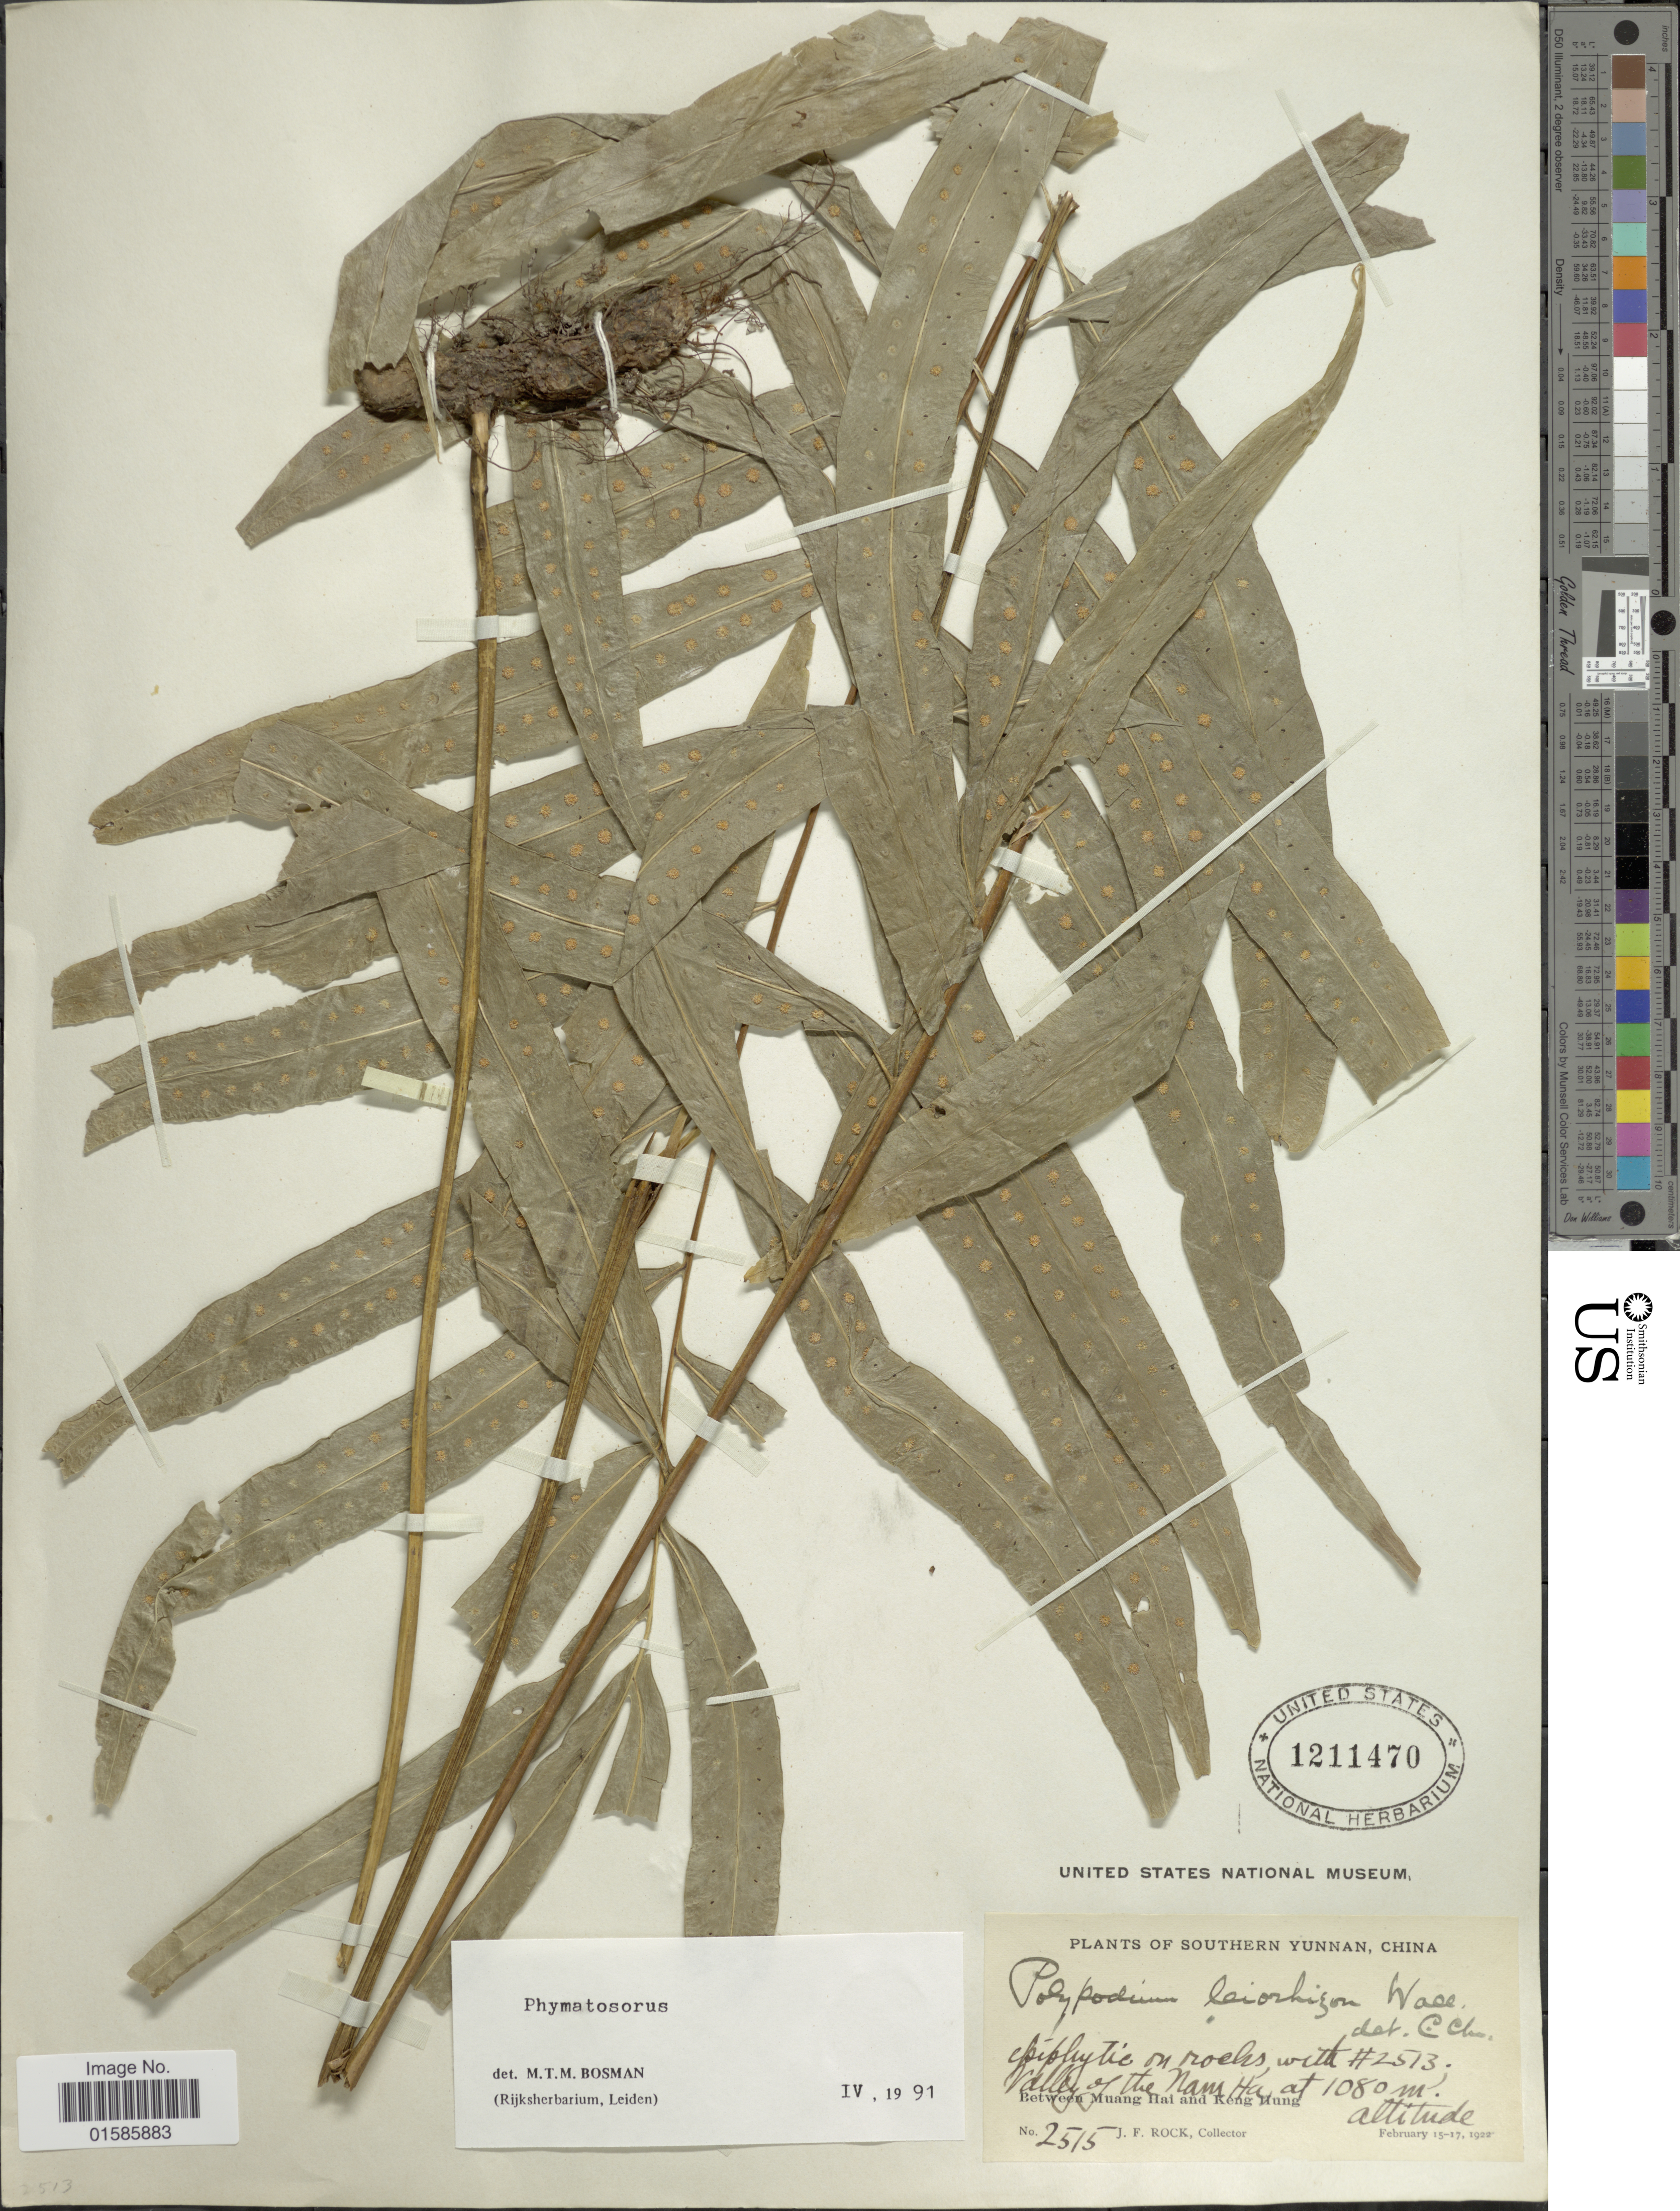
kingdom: Plantae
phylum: Tracheophyta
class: Polypodiopsida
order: Polypodiales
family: Polypodiaceae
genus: Microsorum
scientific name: Microsorum lucidum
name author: (Roxb. ex Griff.) Copel.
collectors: J. Rock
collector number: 2515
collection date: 1922-02-15/1922-02-17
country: China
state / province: Yunnan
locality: Southern Yunnan, between Muang Hai and Keng Hung, Valley of the Nam Ha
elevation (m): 1080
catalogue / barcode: US 1211470